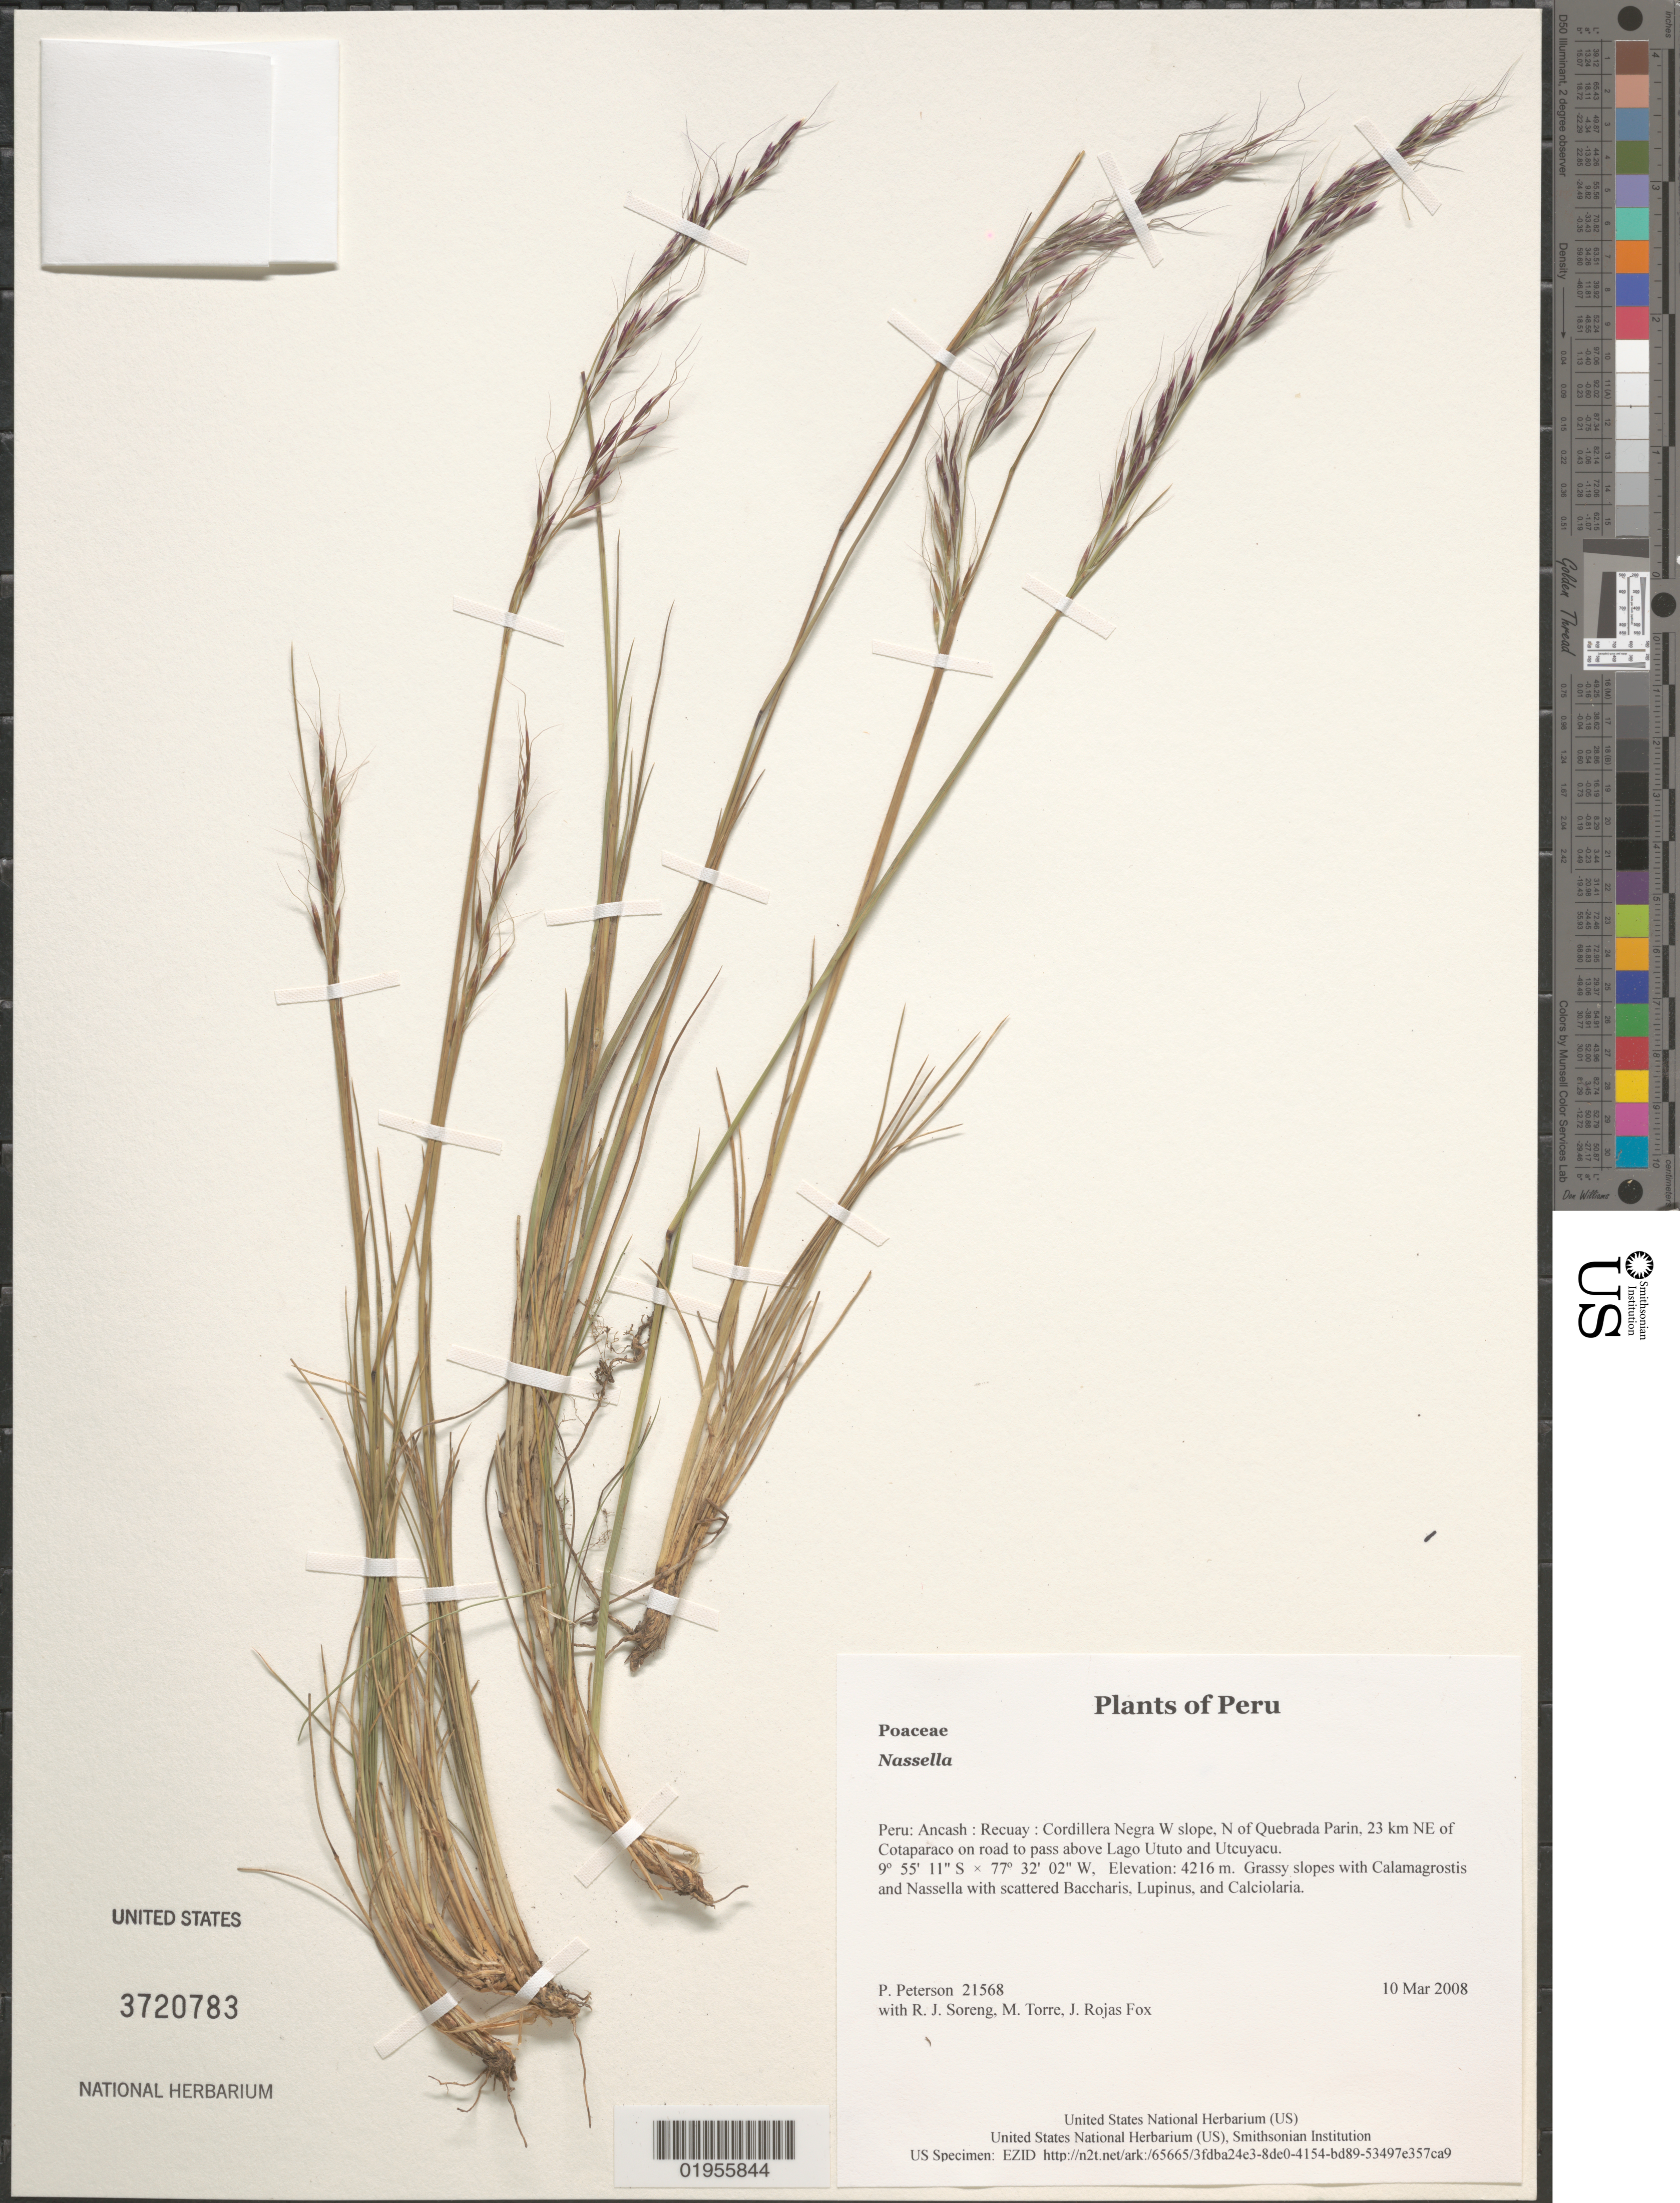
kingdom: Plantae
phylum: Tracheophyta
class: Liliopsida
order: Poales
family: Poaceae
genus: Nassella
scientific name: Nassella sp.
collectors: P. M. Peterson, R. J. Soreng, M. Torre & J. Rojas Fox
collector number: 21568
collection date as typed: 10 Mar 2008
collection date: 2008-03-10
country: Peru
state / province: Ancash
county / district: Recuay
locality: Cordillera Negra W slope, N of Quebrada Parin, 23 km NE of Cotaparaco on road to pass above Lago Ututo and Utcuyacu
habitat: Grassy slopes with Calamagrostis and Nassella with scattered Baccharis, Lupinus, and Calciolaria.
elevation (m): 4216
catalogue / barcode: US 3720783